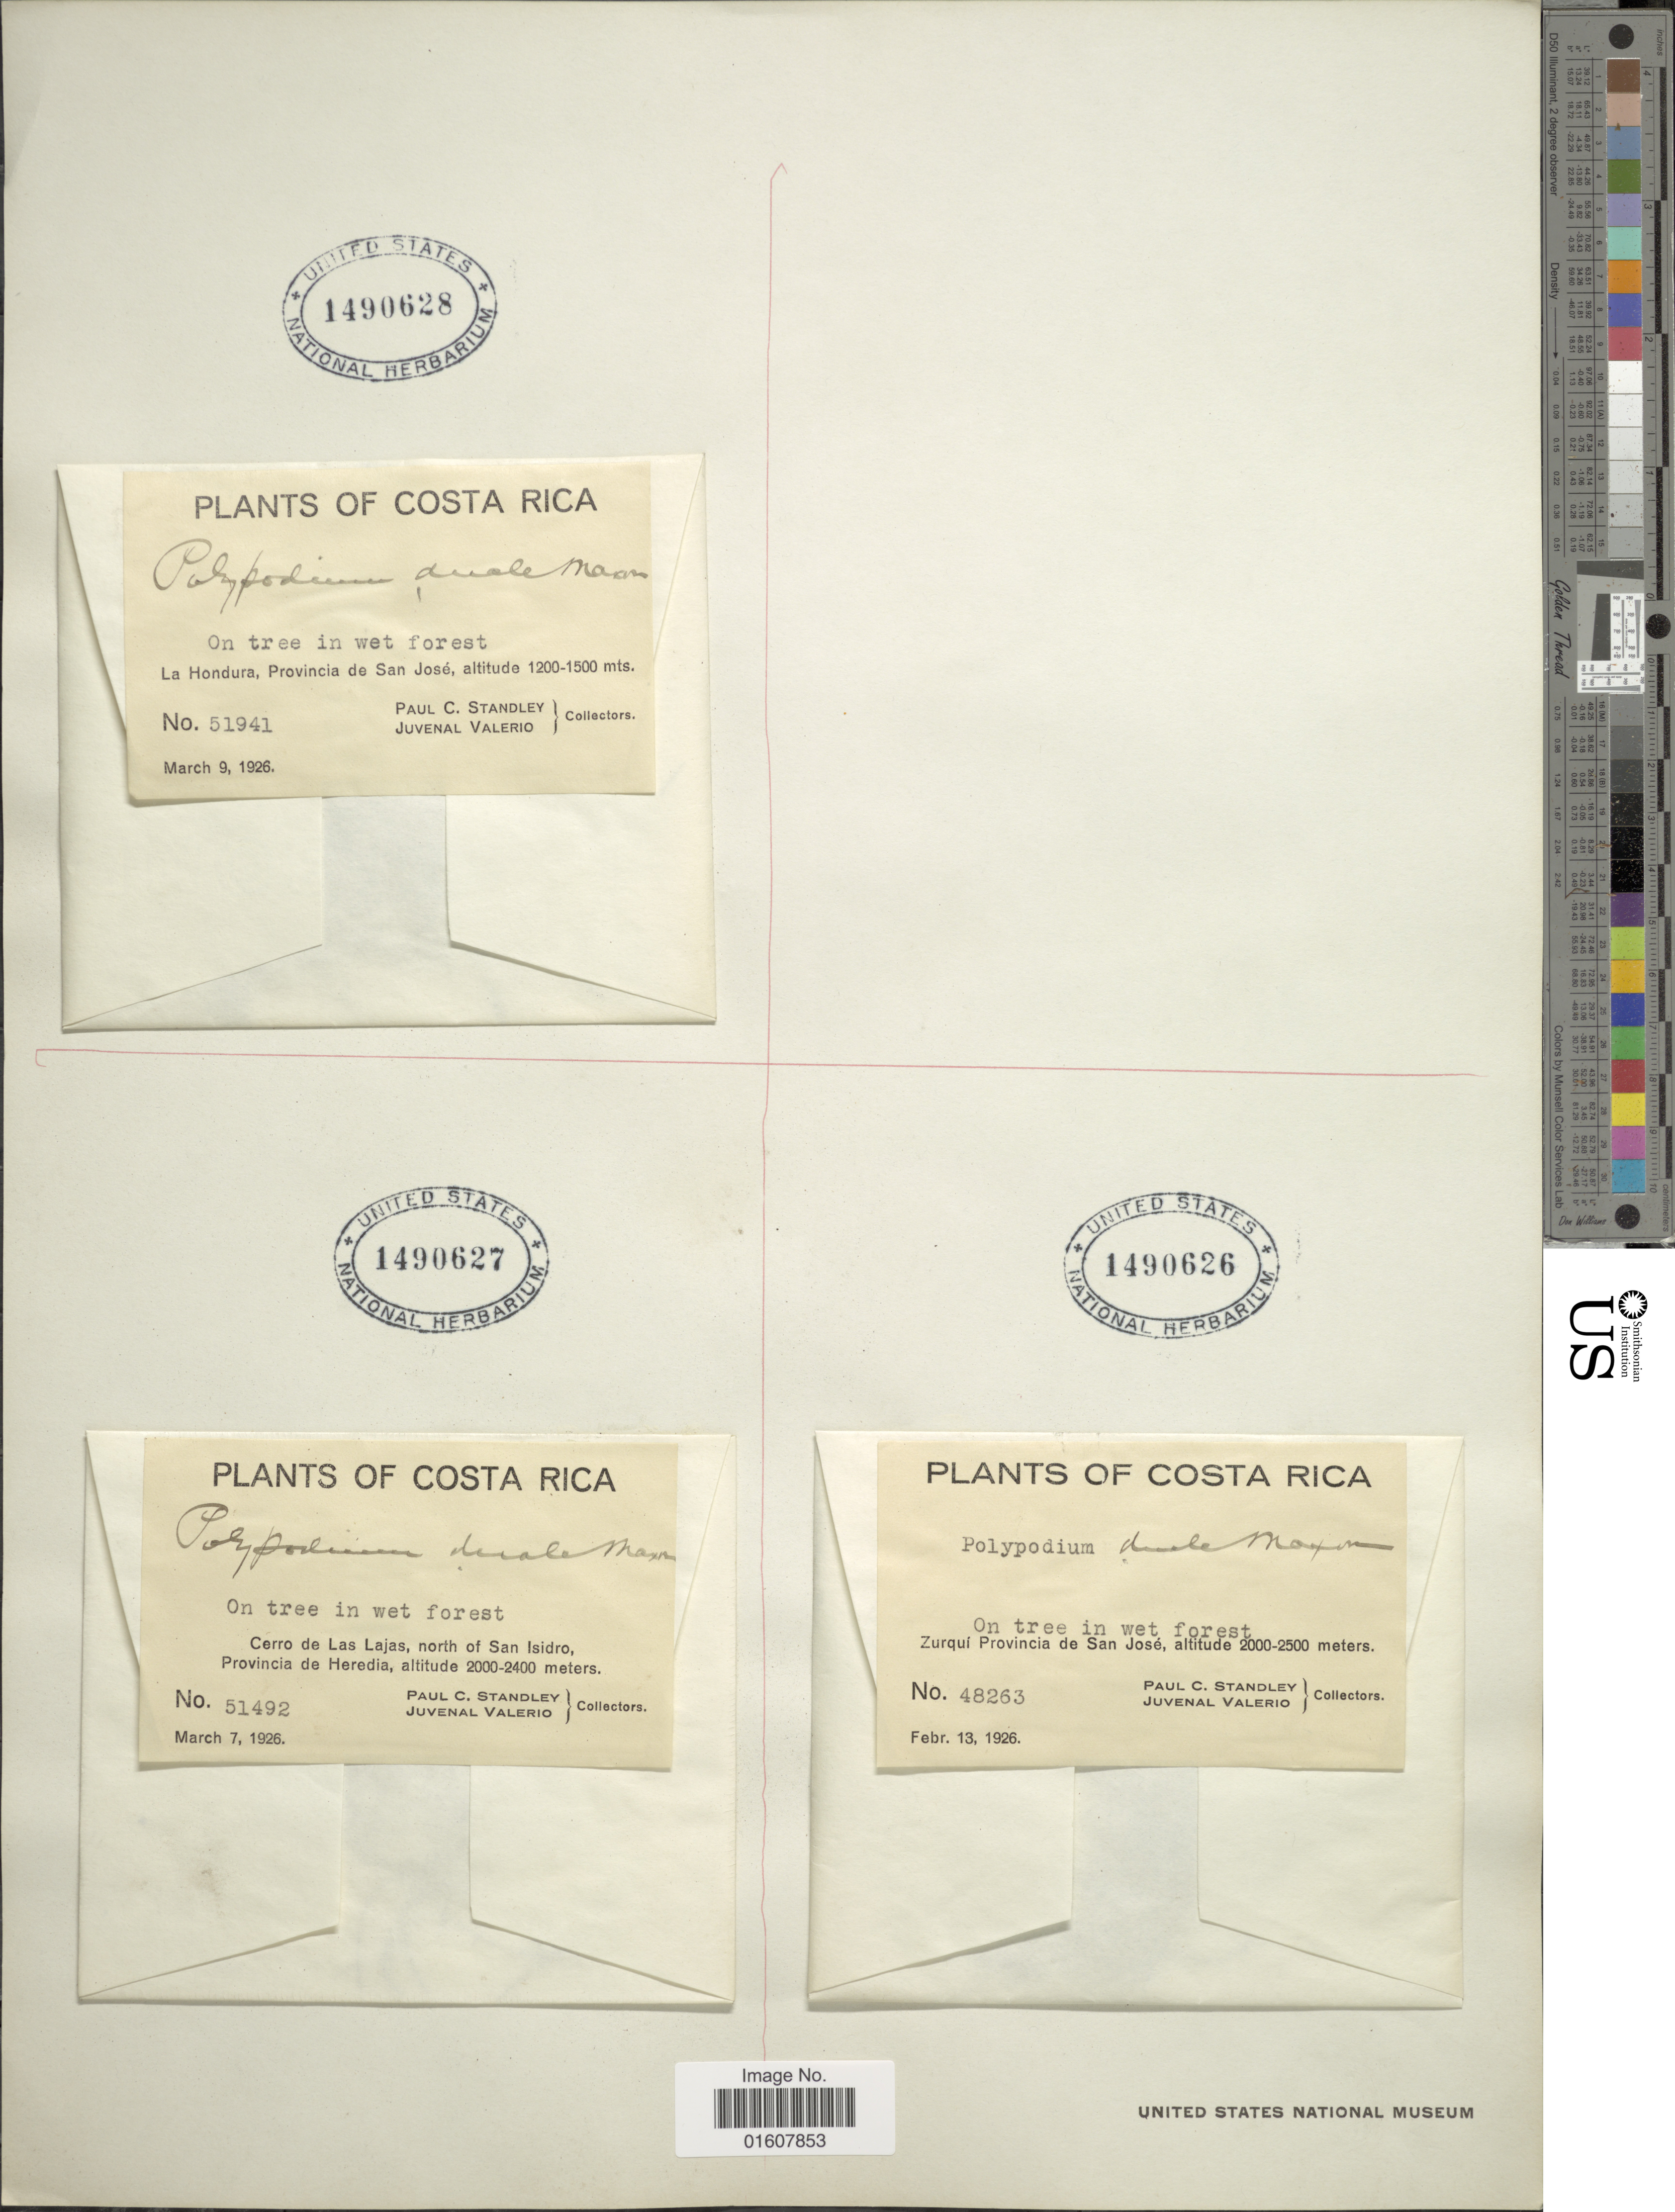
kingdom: Plantae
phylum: Tracheophyta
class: Polypodiopsida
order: Polypodiales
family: Polypodiaceae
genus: Cochlidium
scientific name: Cochlidium serrulatum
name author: (Sw.) L.E. Bishop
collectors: P. C. Standley & J. Valerio R.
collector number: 48263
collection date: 1926-02-13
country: Costa Rica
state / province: San José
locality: Zurquí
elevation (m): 2000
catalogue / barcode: US 1490626-2